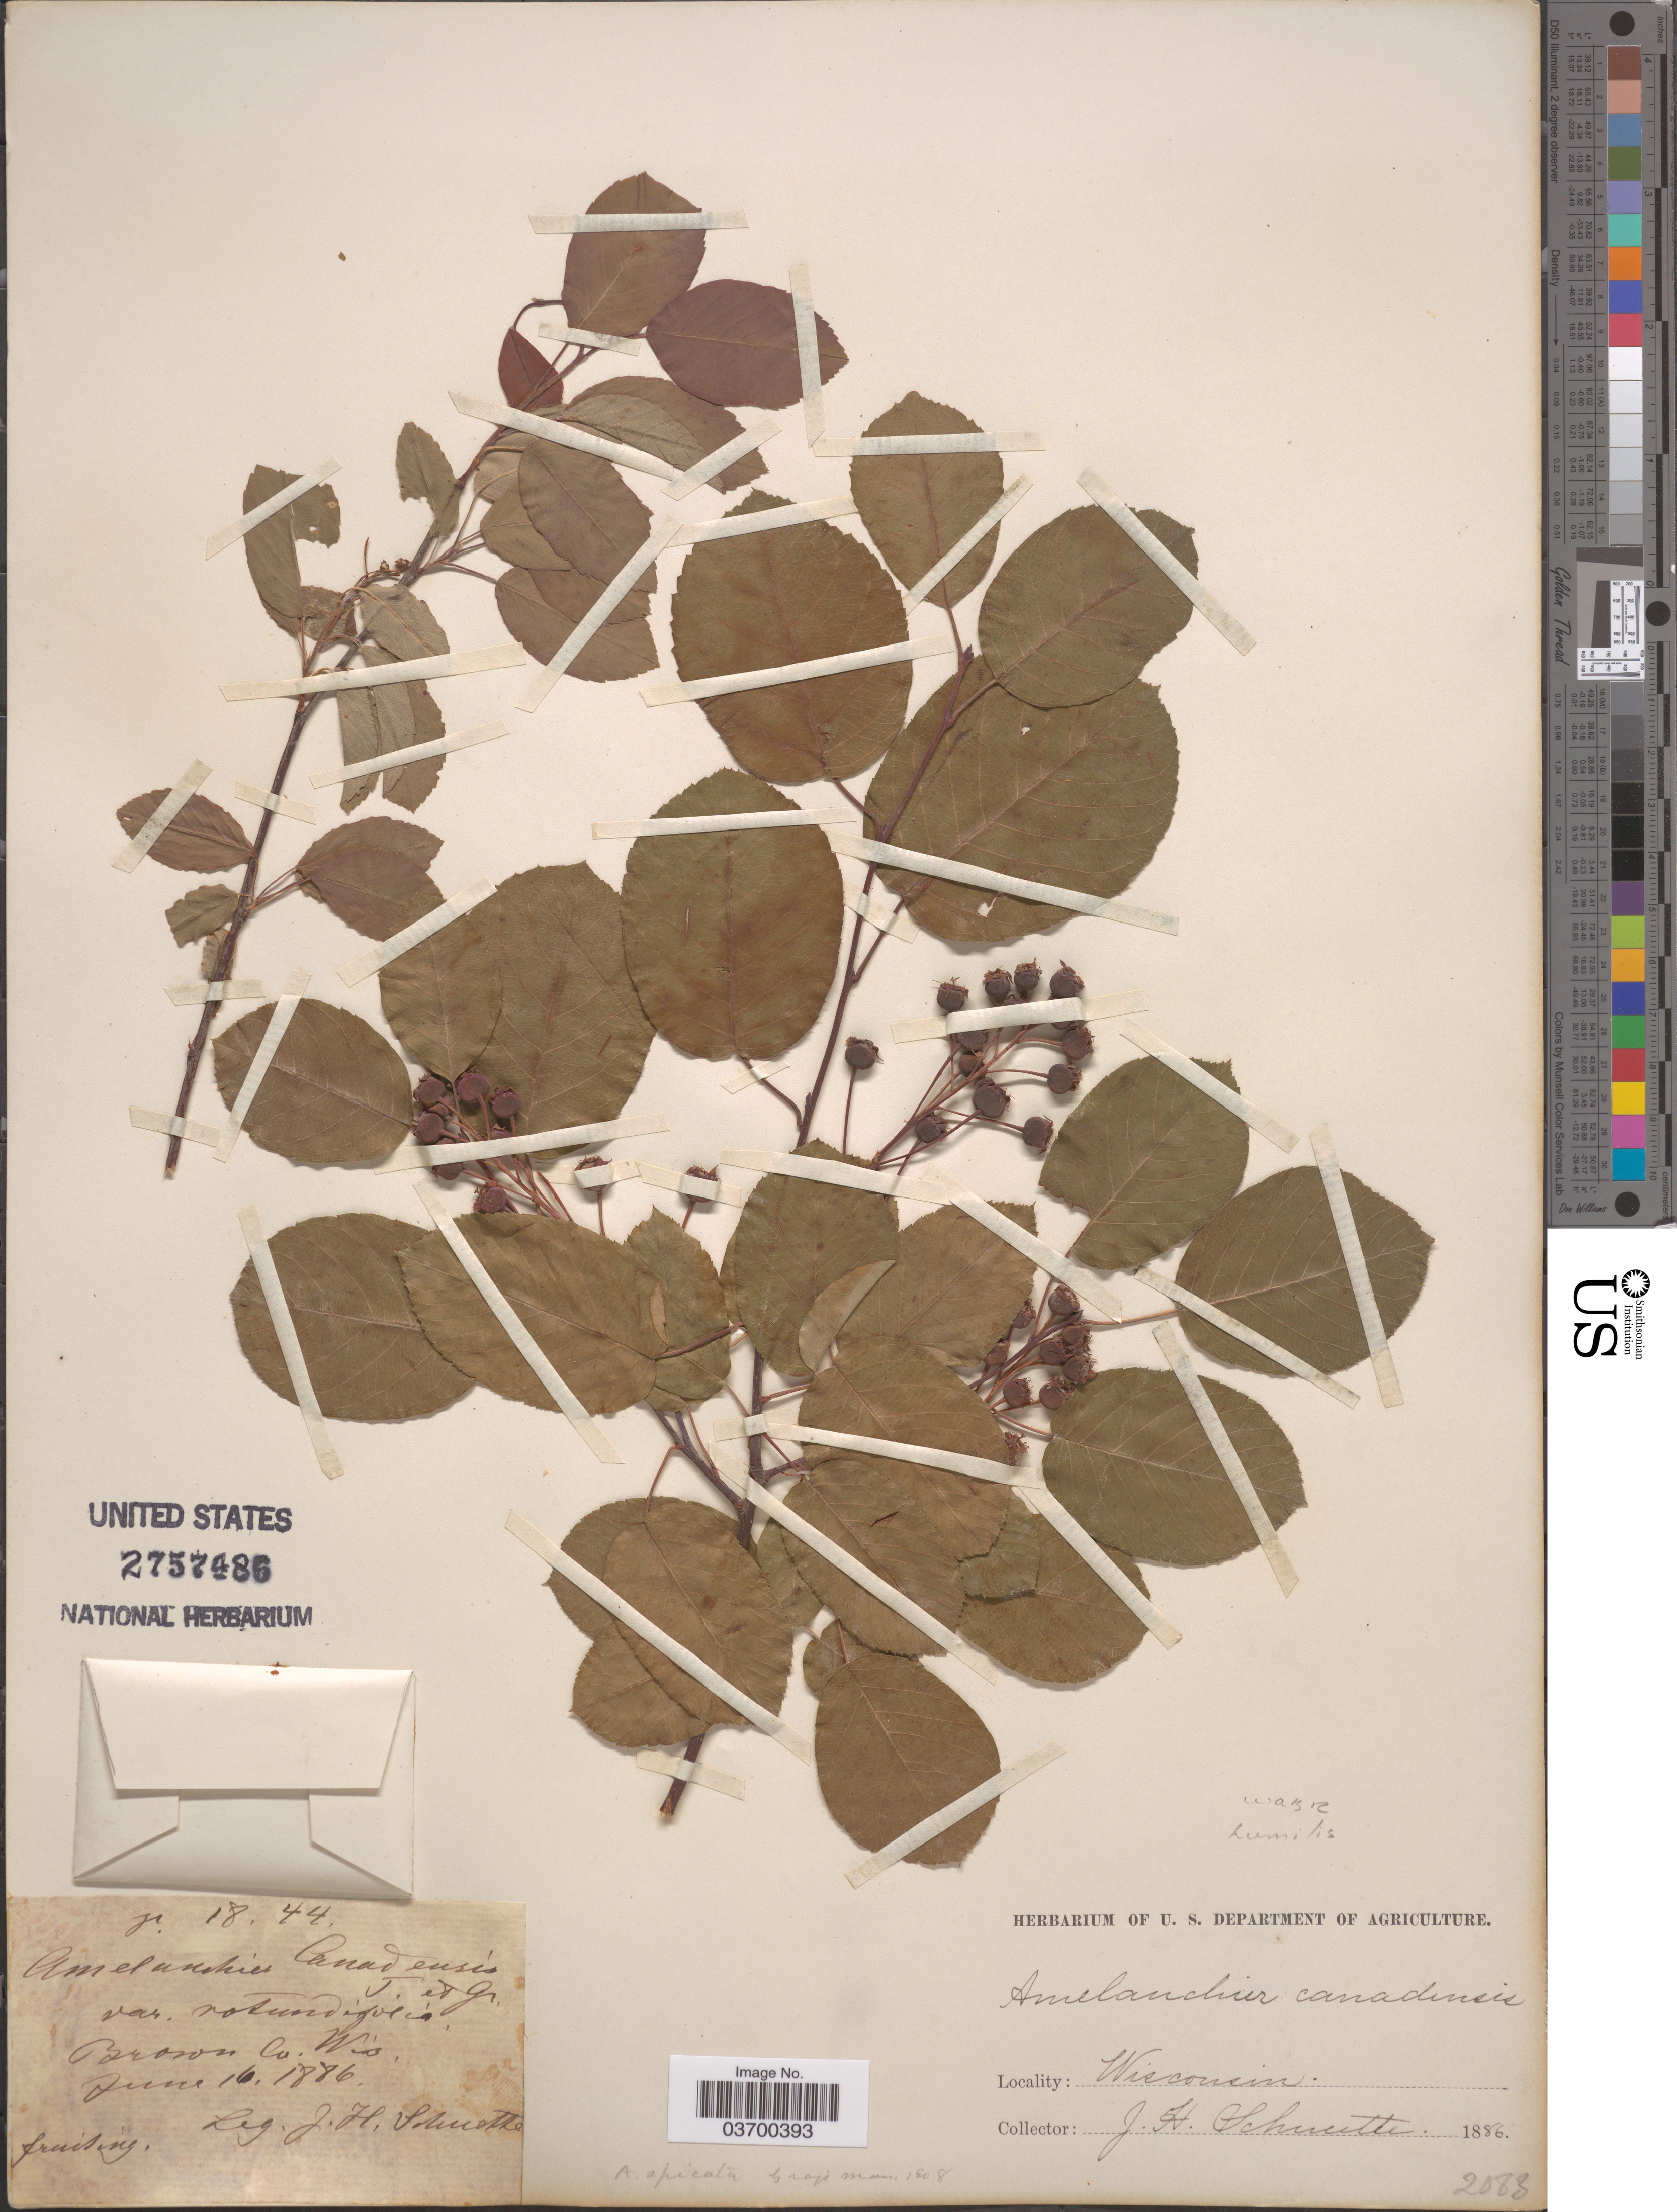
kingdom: Plantae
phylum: Tracheophyta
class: Magnoliopsida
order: Rosales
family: Rosaceae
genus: Amelanchier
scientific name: Amelanchier canadensis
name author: (L.) Medic.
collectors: J. H. Schuette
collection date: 1886-06-16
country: United States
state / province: Wisconsin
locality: Brown Co.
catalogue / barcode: US 2757486